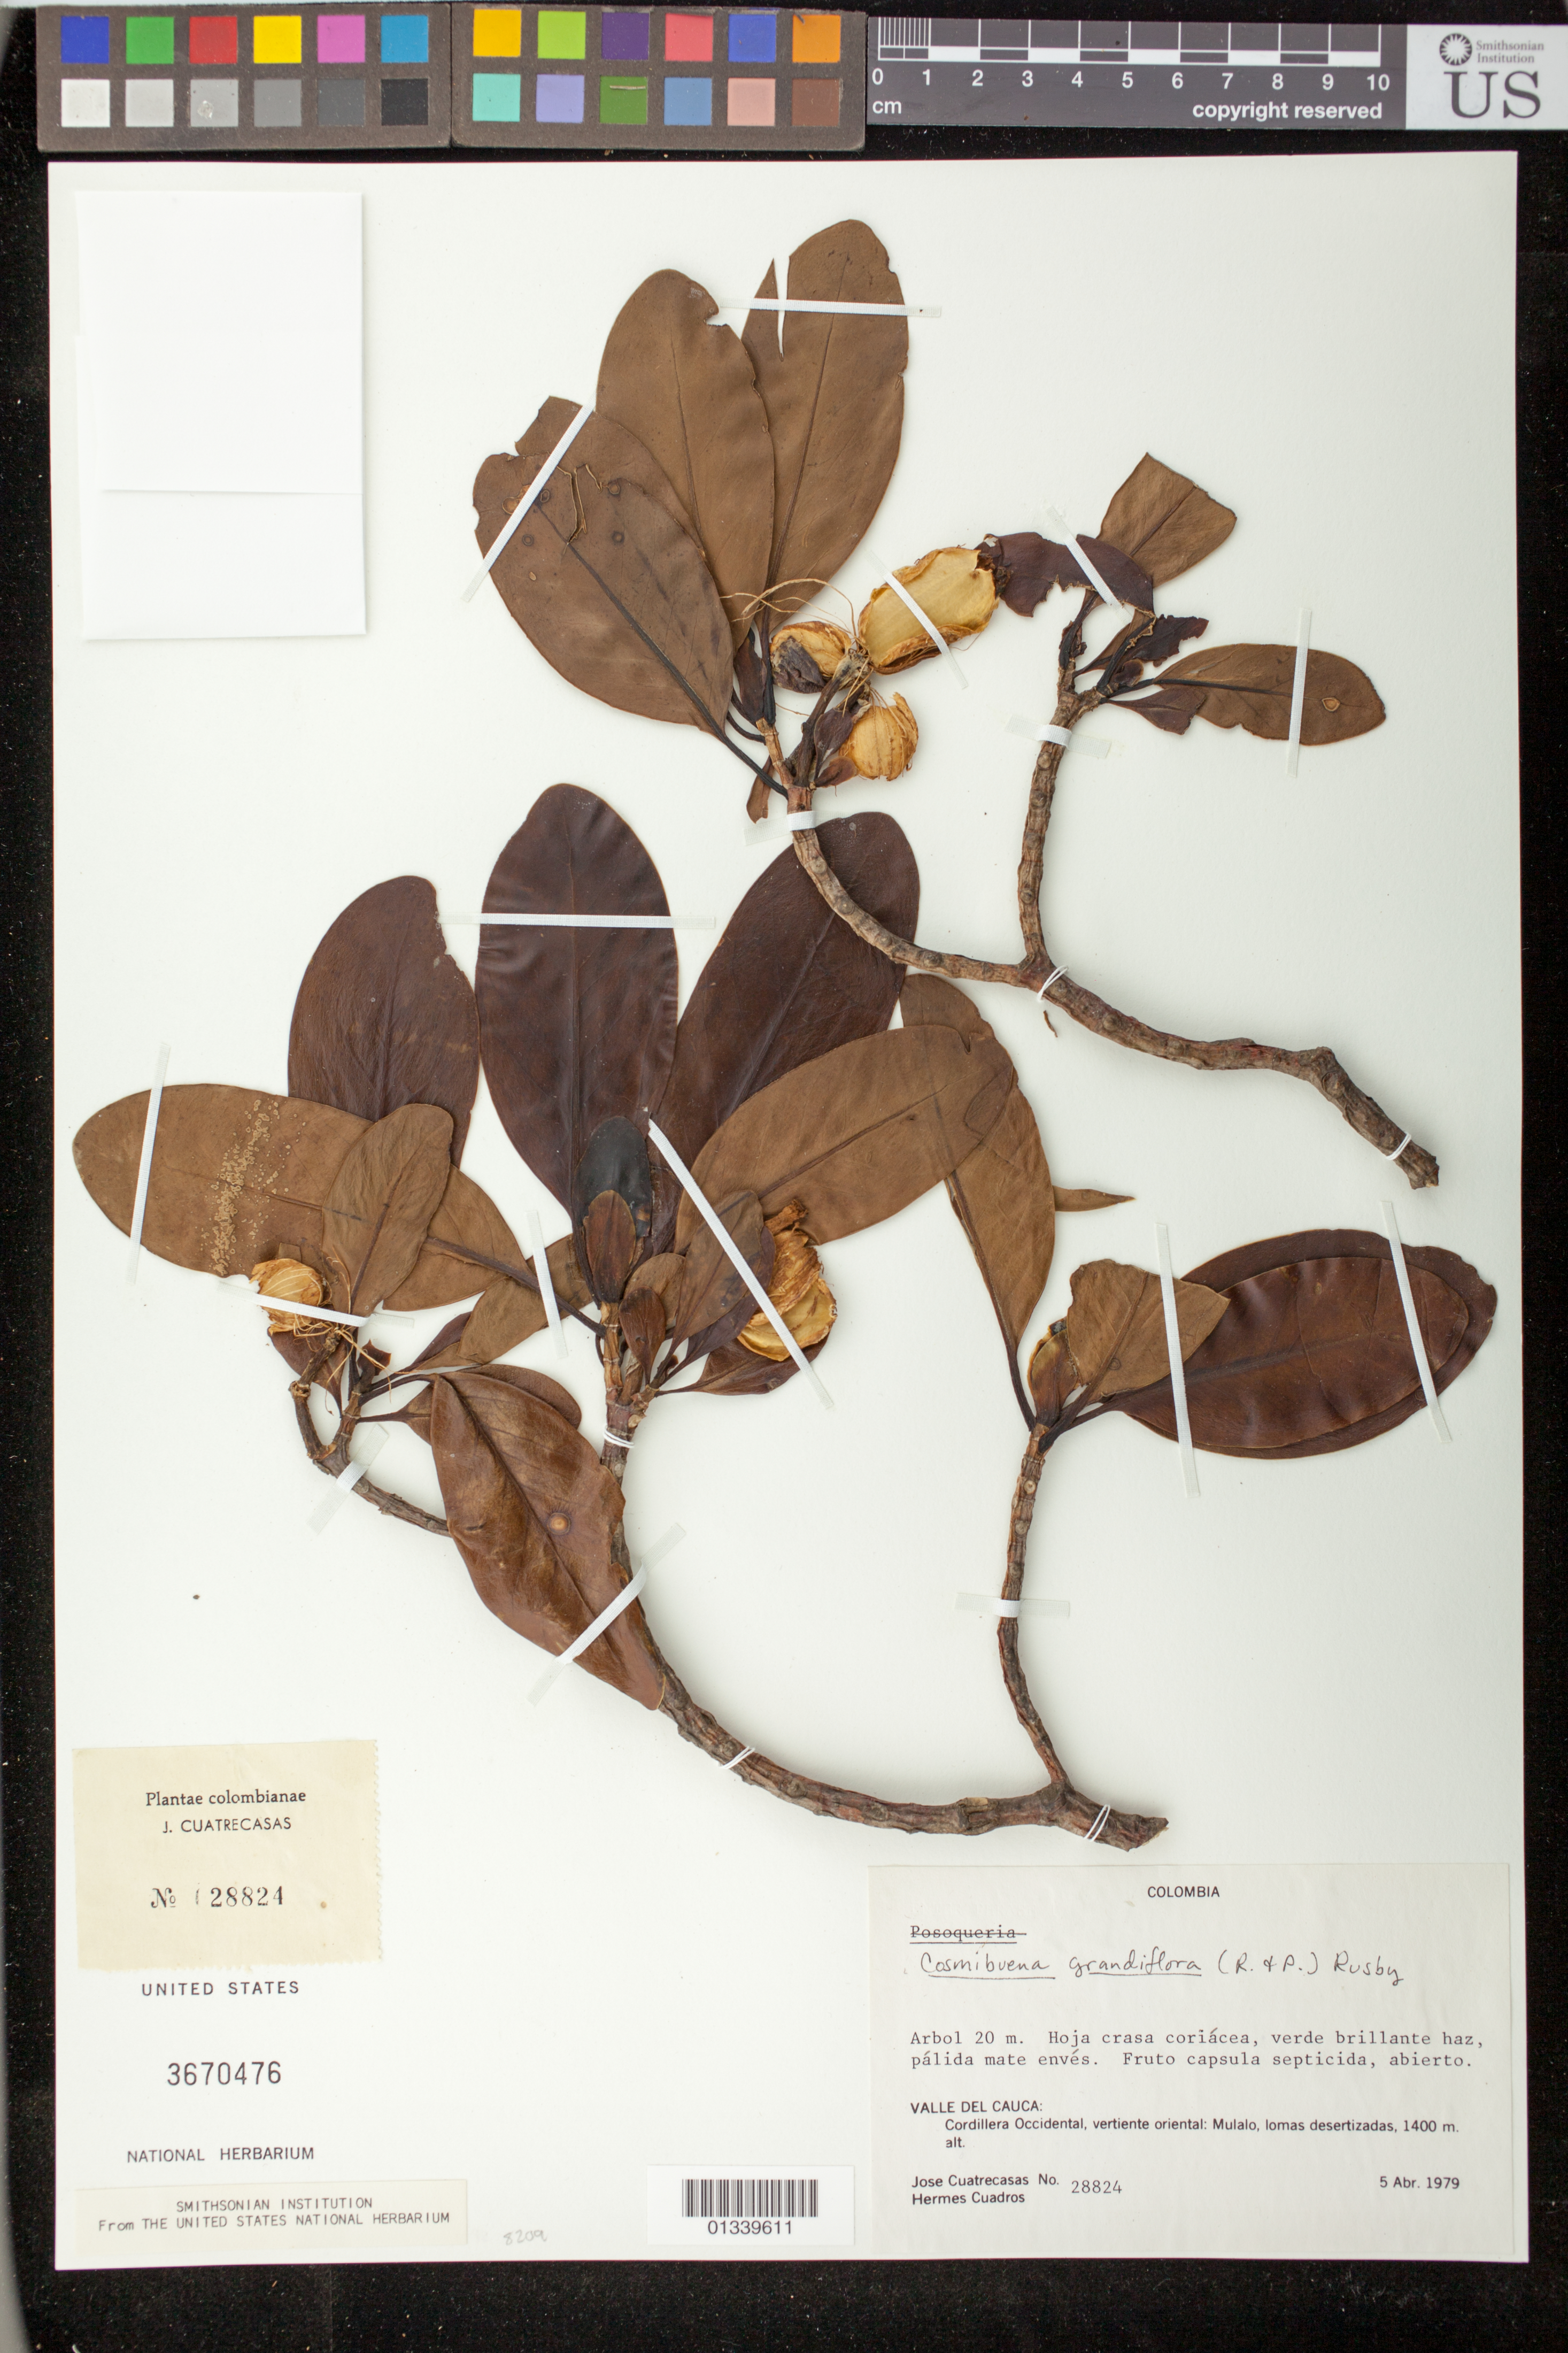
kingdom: Plantae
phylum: Tracheophyta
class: Magnoliopsida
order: Gentianales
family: Rubiaceae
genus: Cosmibuena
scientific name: Cosmibuena grandiflora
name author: (Rose & Pav.) Rusby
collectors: J. Cuatrecasas & H. Cuadros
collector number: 28824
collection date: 1979-04-05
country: Colombia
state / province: Valle del Cauca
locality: Cordillera Occidental, Mulalo.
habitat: Vertiente oriental. Lomas desertizadas.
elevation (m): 1400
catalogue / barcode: US 3670476